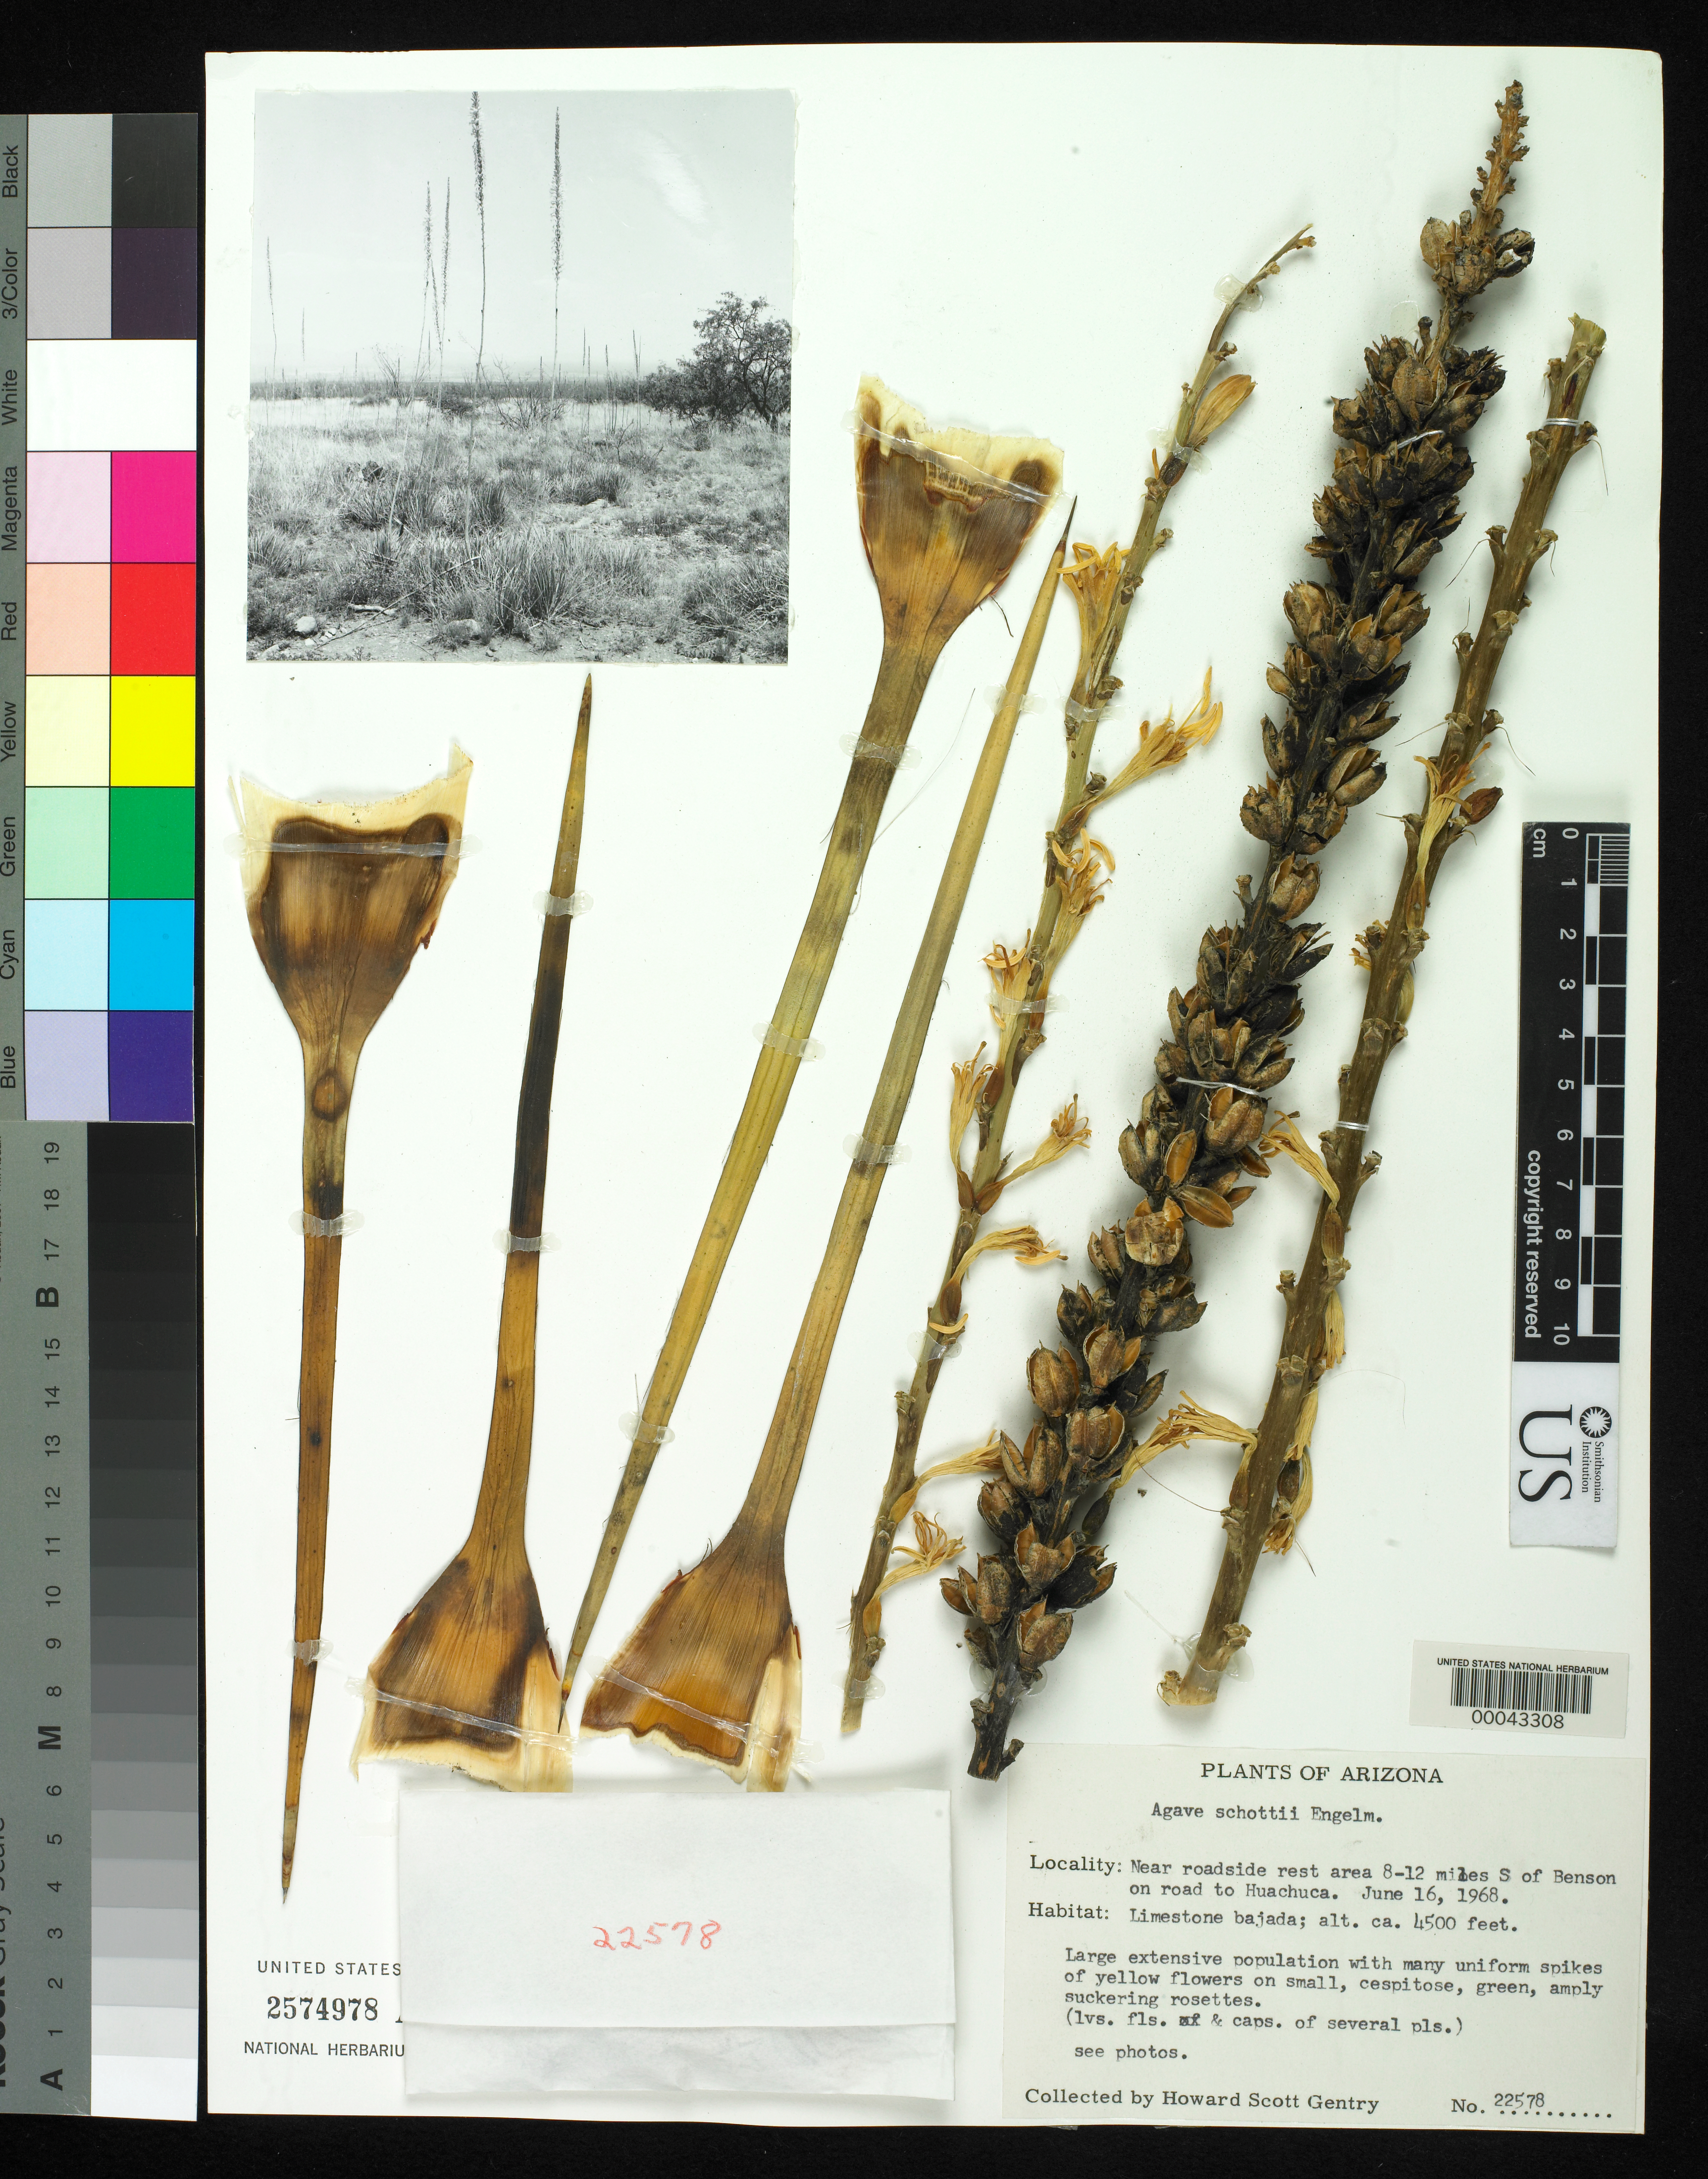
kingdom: Plantae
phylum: Tracheophyta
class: Liliopsida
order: Asparagales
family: Asparagaceae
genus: Agave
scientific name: Agave schottii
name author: Engelm.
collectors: H. S. Gentry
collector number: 22578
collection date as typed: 16 Jun 1968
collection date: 1968-06-16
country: United States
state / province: Arizona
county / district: Cochise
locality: Near roadside rest area 8-12 mi s of benson on road to huachuca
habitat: Limestone bajada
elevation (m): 1372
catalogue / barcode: US 2574978A